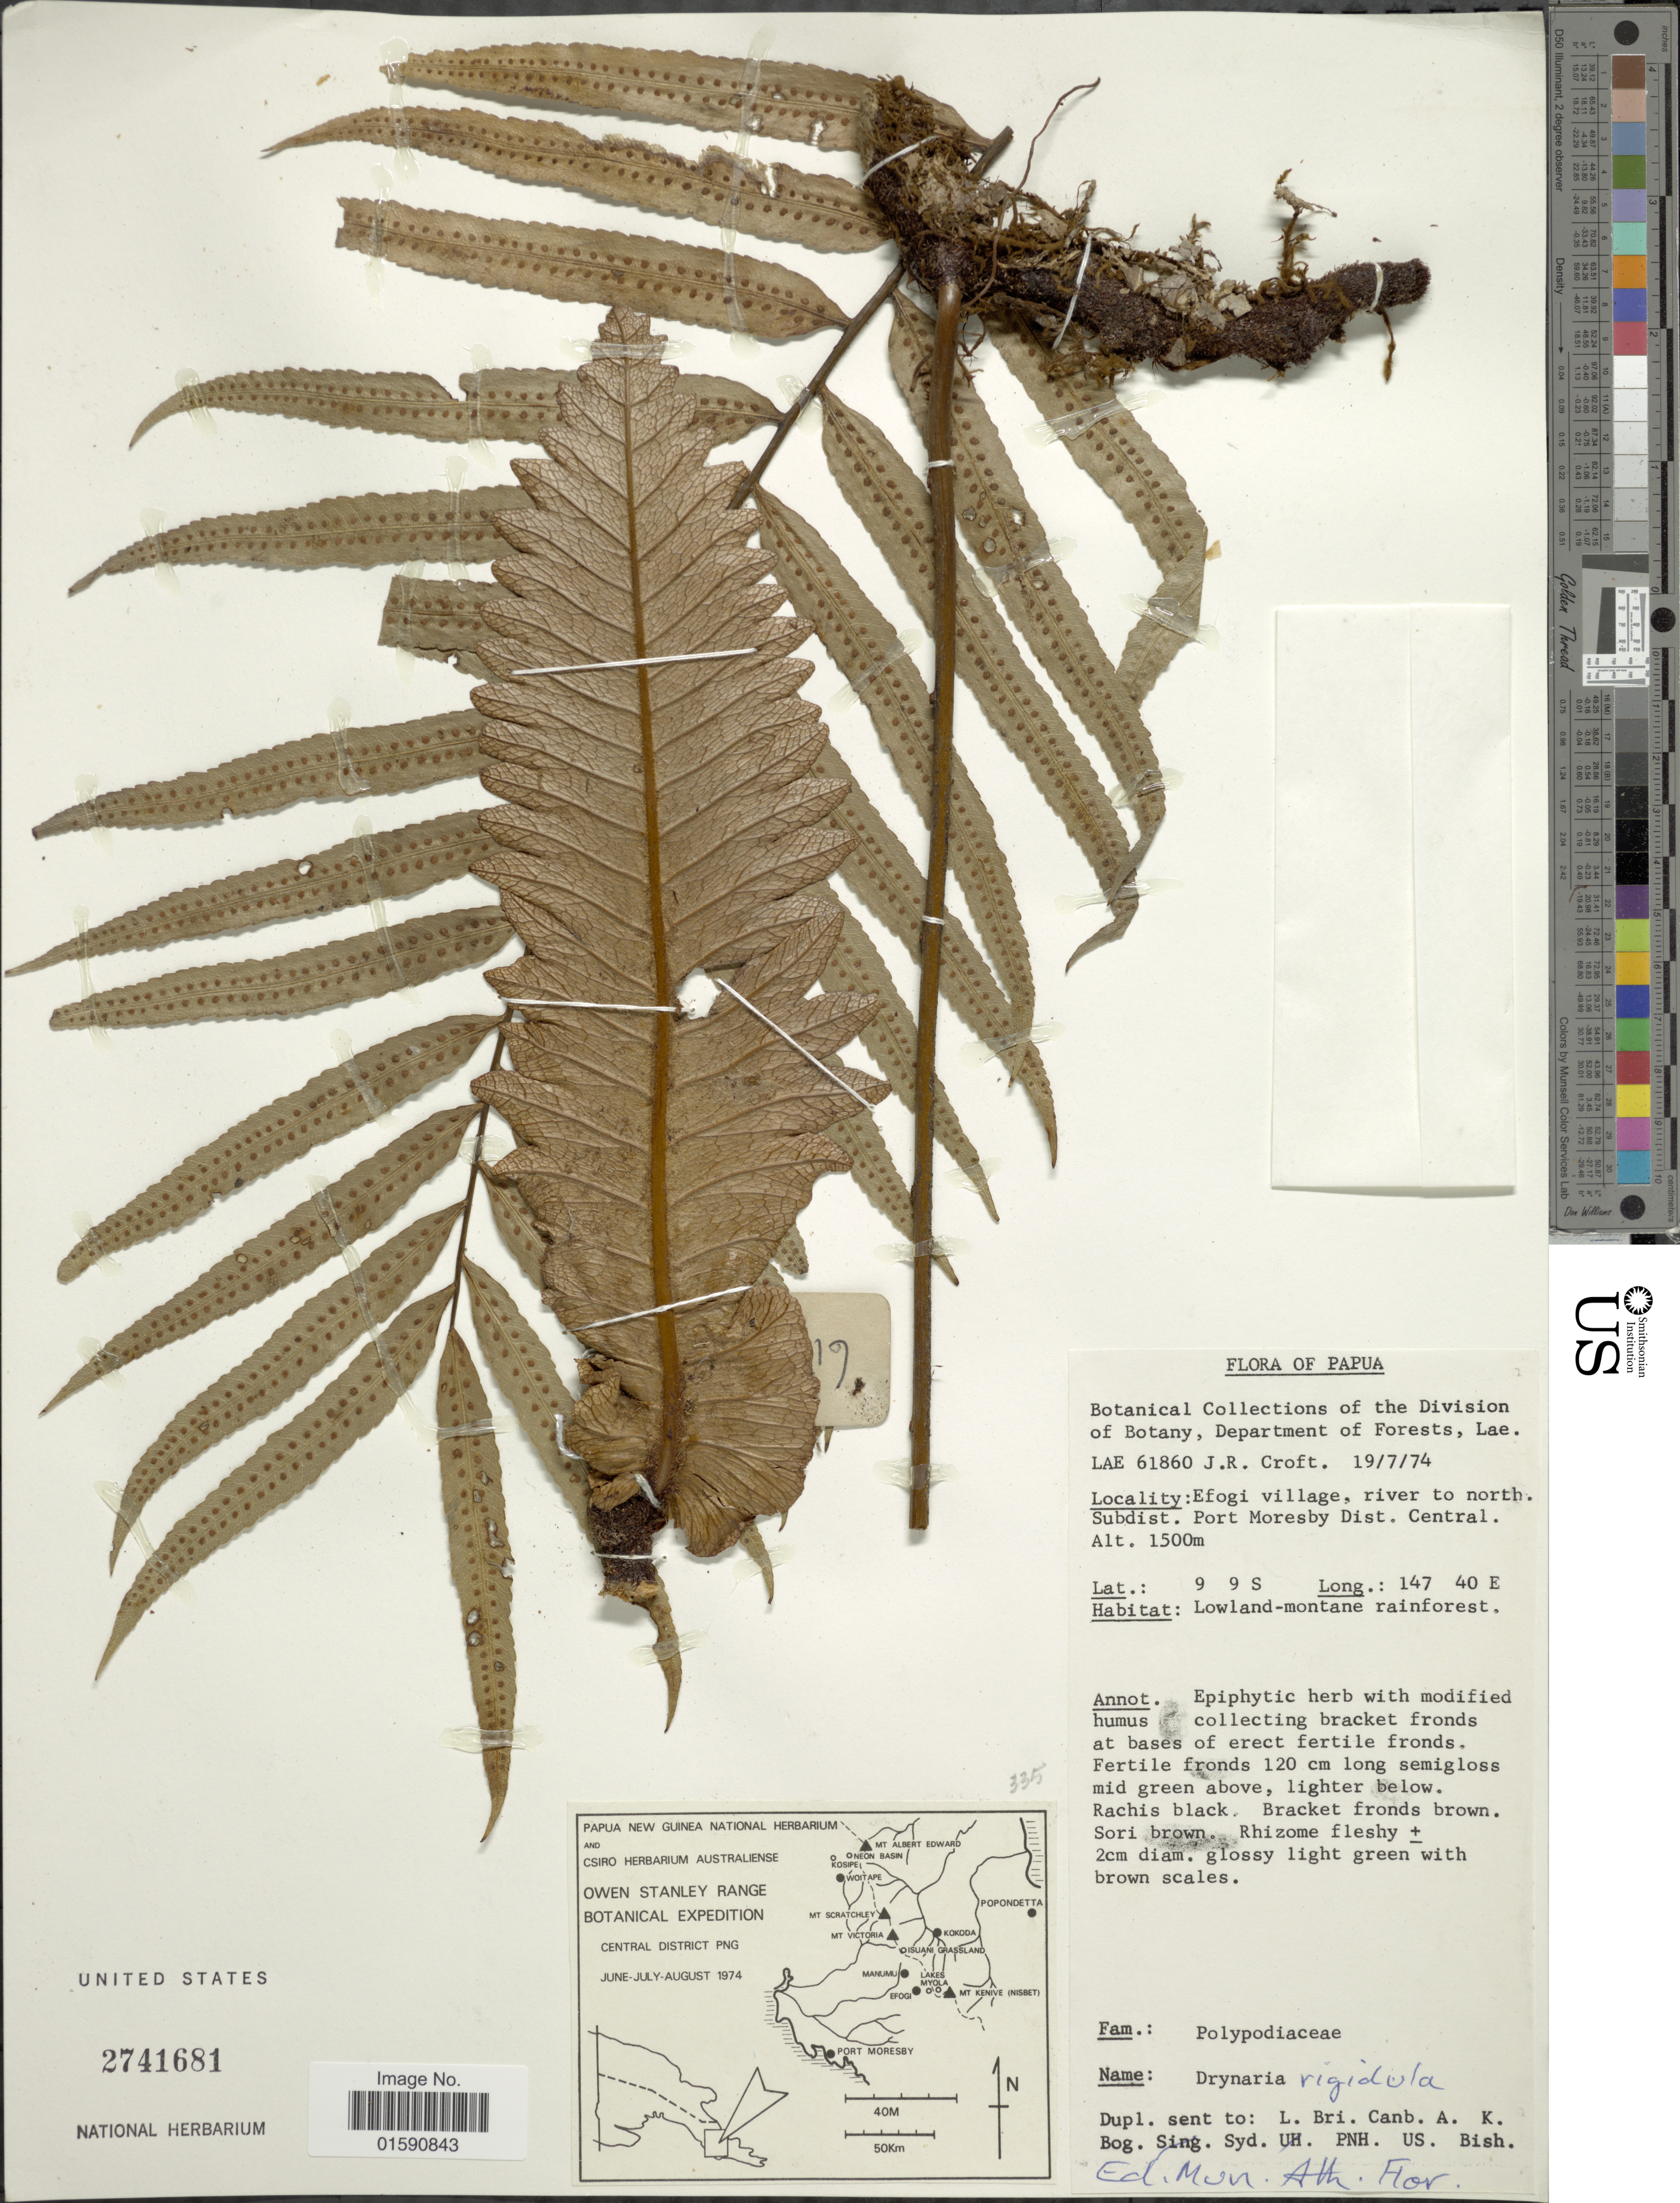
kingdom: Plantae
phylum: Tracheophyta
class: Polypodiopsida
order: Polypodiales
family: Polypodiaceae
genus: Drynaria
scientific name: Drynaria rigidula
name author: (Sw.) Bedd.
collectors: J. R. Croft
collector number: LAE 61860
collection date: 1974-07-19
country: Papua New Guinea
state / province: Central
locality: Efogi village, river to north Subdist. Port Moresby Dist. Central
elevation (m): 1500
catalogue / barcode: US 2741681